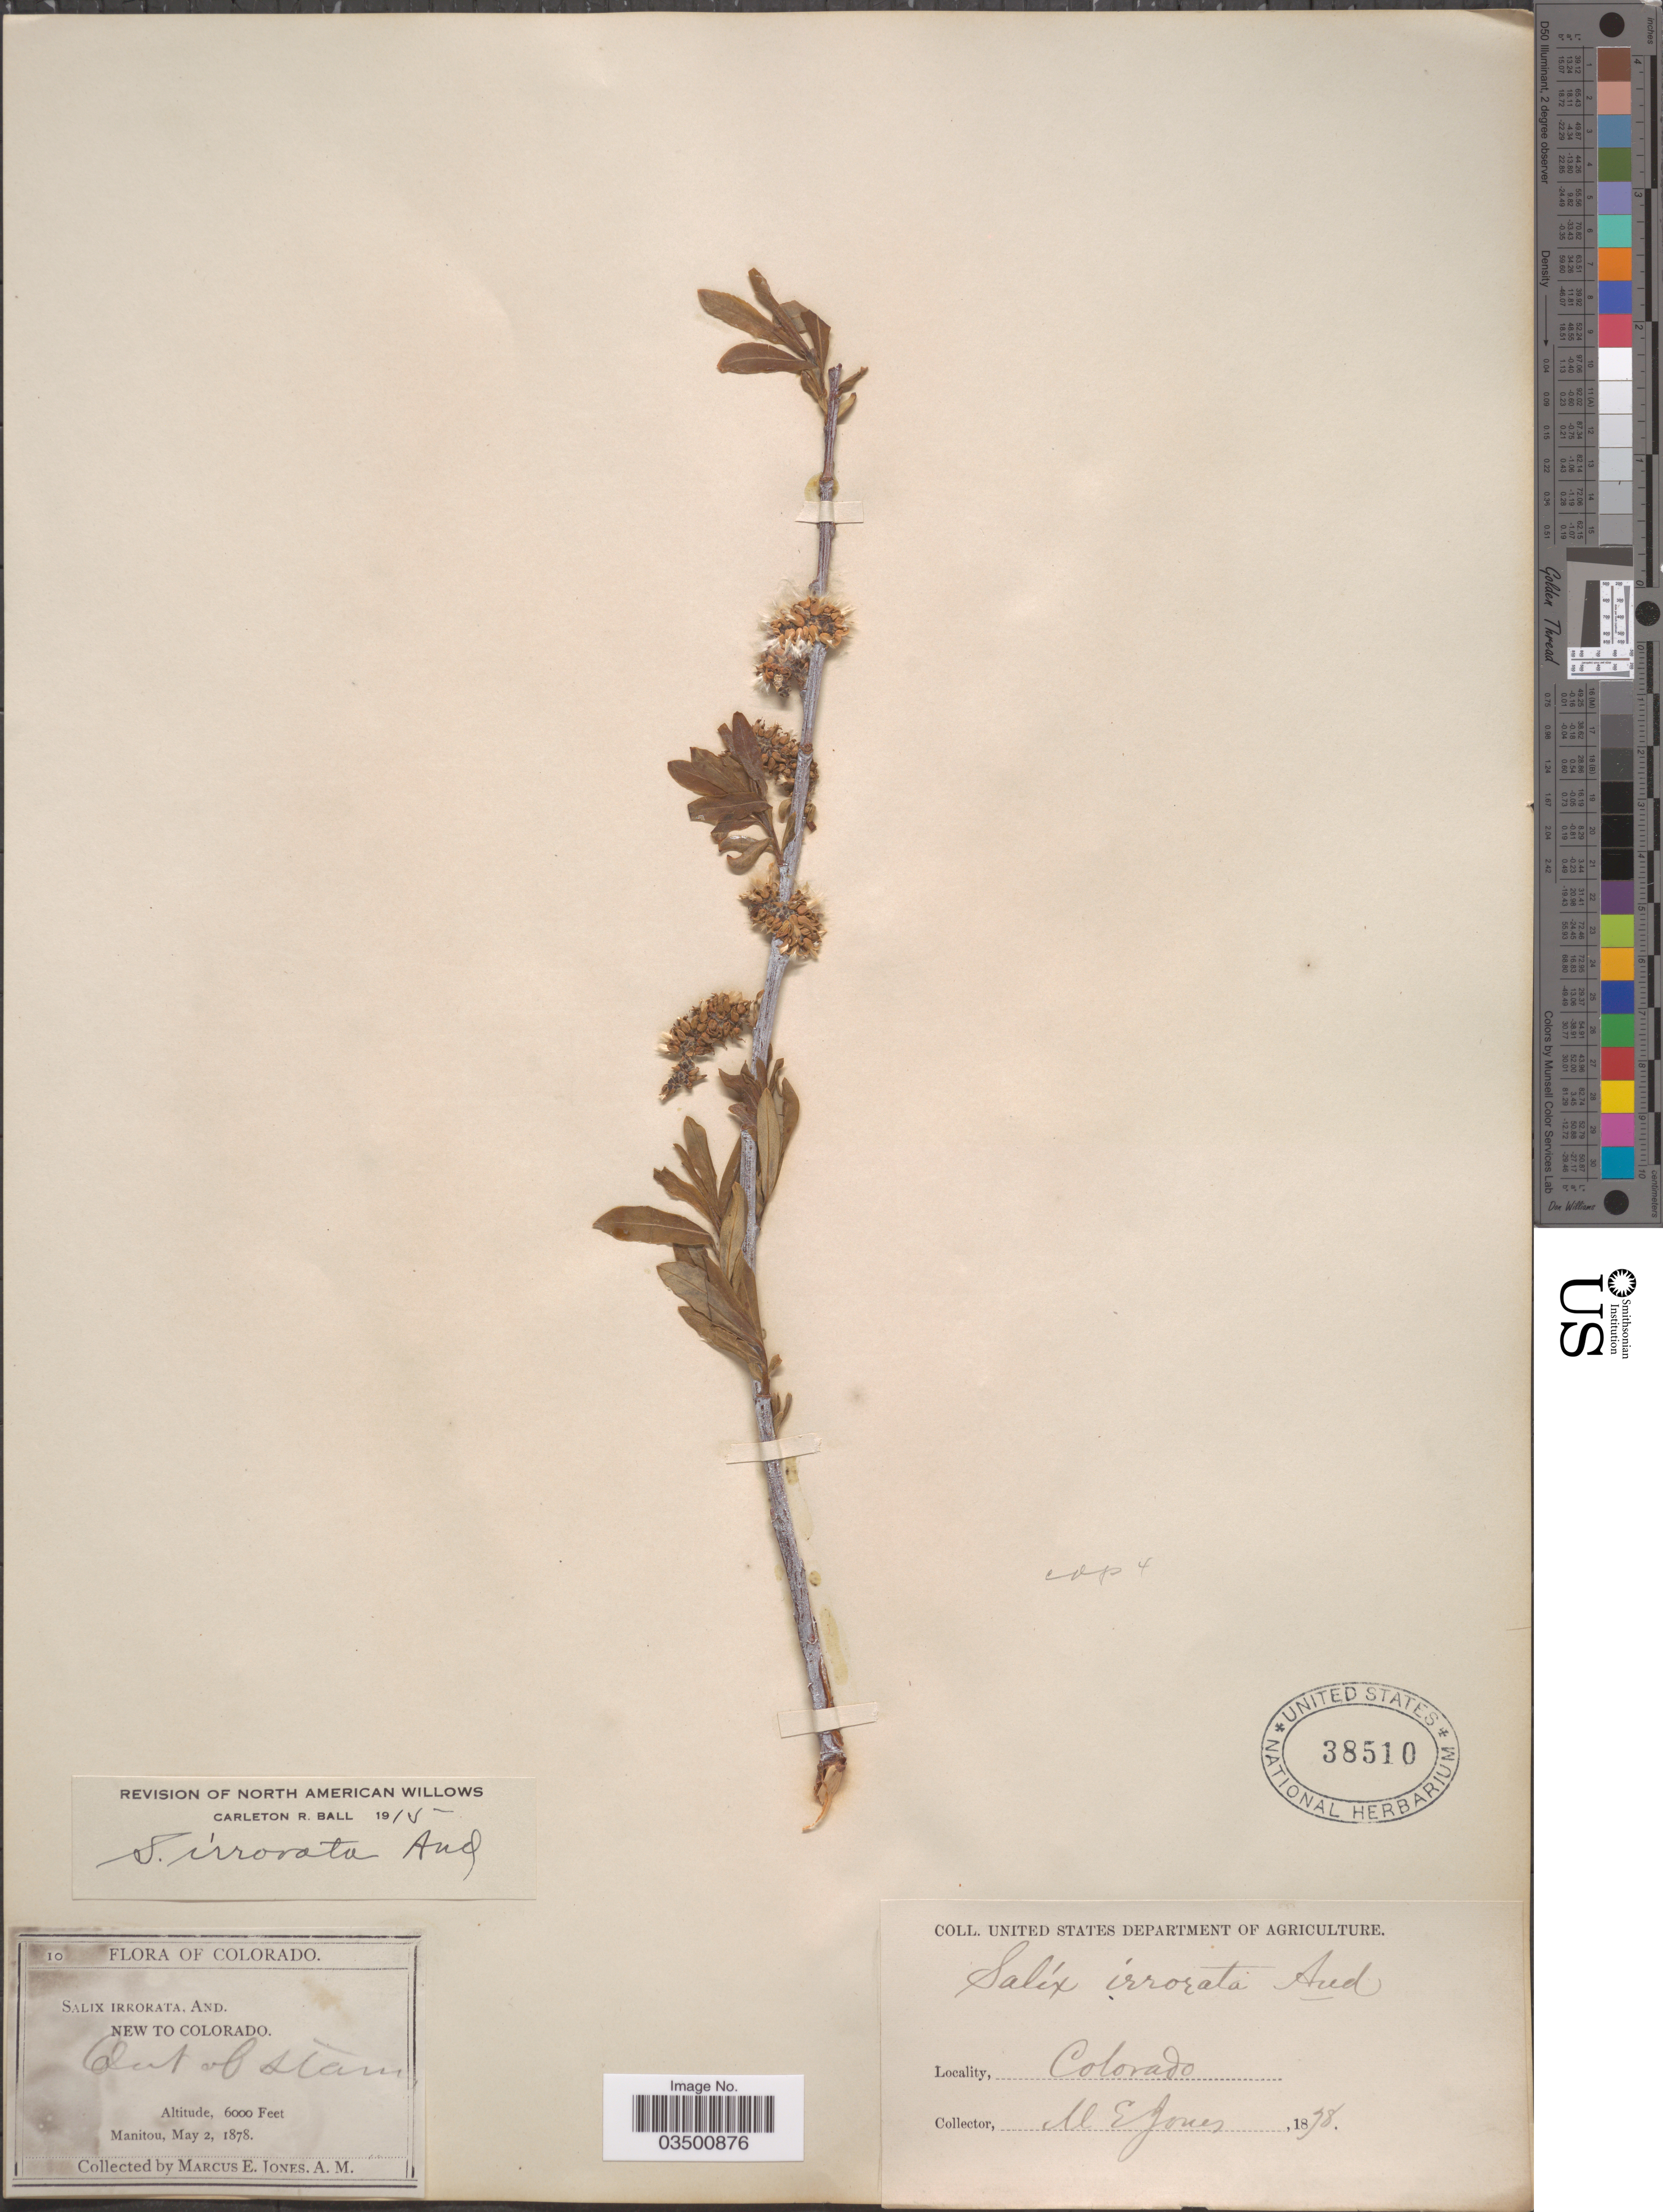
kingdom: Plantae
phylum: Tracheophyta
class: Magnoliopsida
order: Malpighiales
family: Salicaceae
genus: Salix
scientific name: Salix irrorata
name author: Andersson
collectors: M. E. Jones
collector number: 10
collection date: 1878-05-02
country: United States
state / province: Colorado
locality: Manitou.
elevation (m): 1829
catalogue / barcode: US 38510